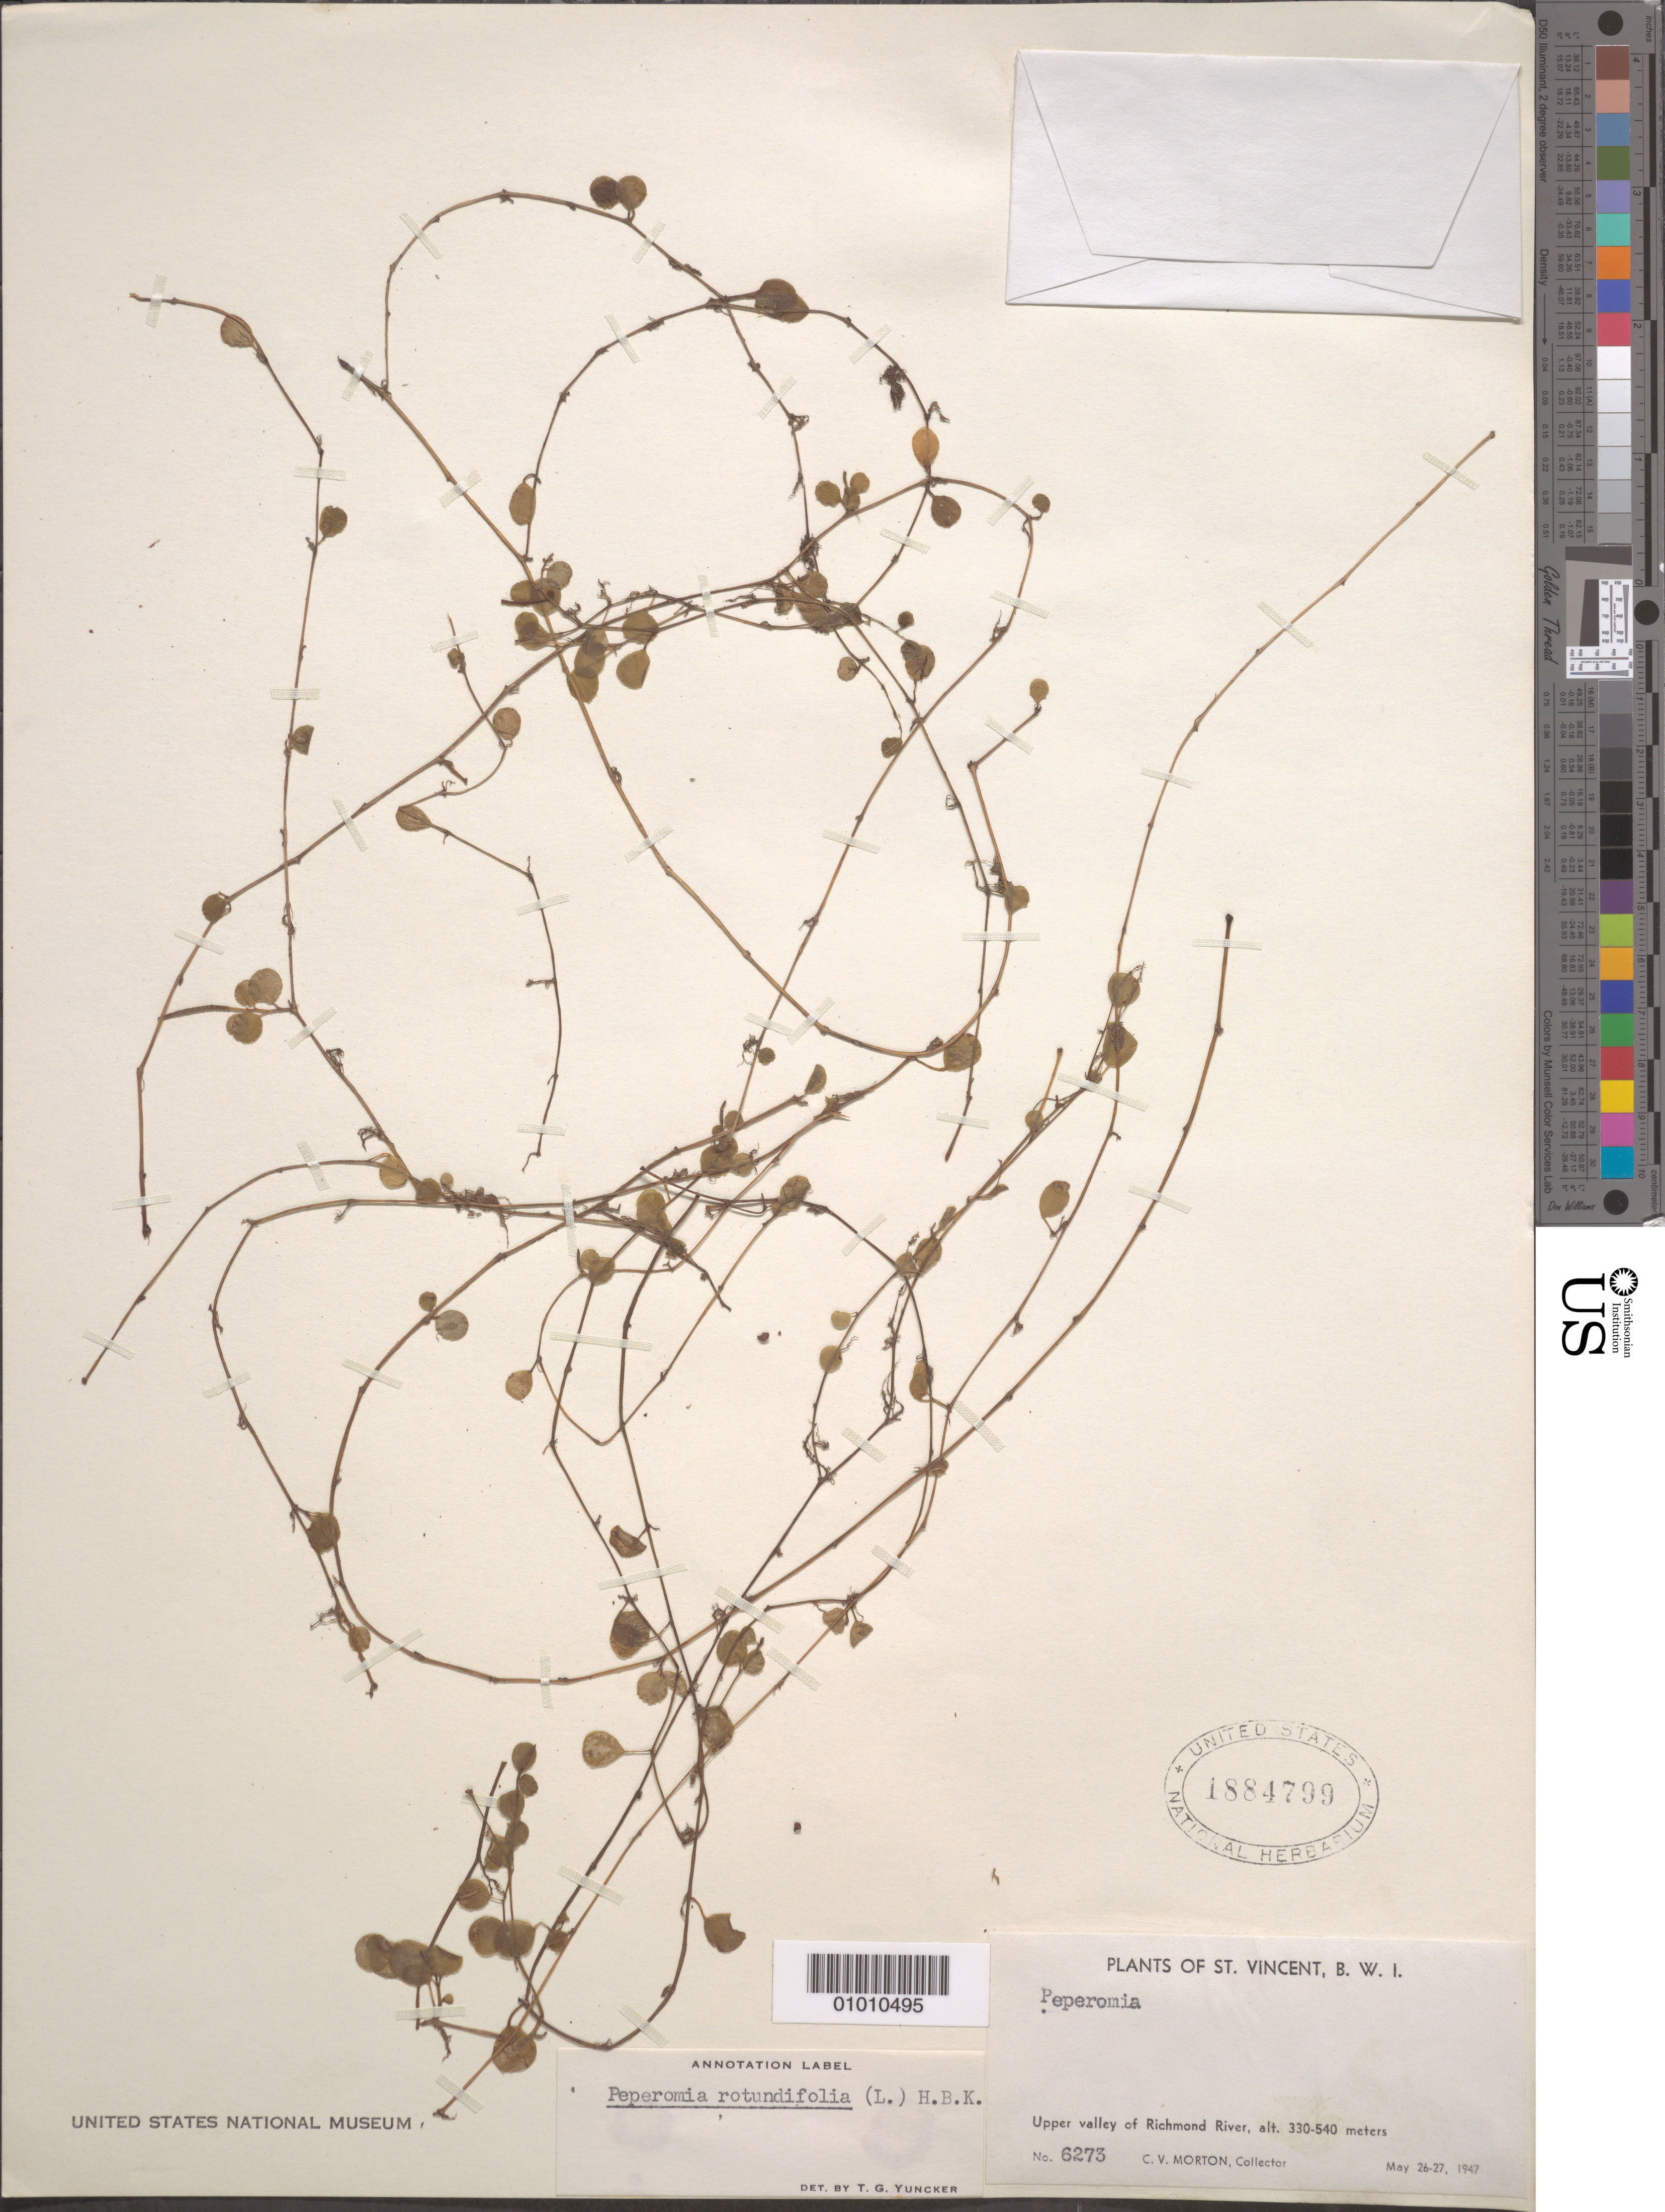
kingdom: Plantae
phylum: Tracheophyta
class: Magnoliopsida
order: Piperales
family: Piperaceae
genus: Peperomia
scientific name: Peperomia rotundifolia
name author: (L.) Kunth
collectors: C. V. Morton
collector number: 6273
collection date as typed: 26 May 1947 to 27 May 1947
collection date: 1947-05-26/1947-05-27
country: St. Vincent - Grenadines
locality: Upper valley of Richmond River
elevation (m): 330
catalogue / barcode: US 1884799